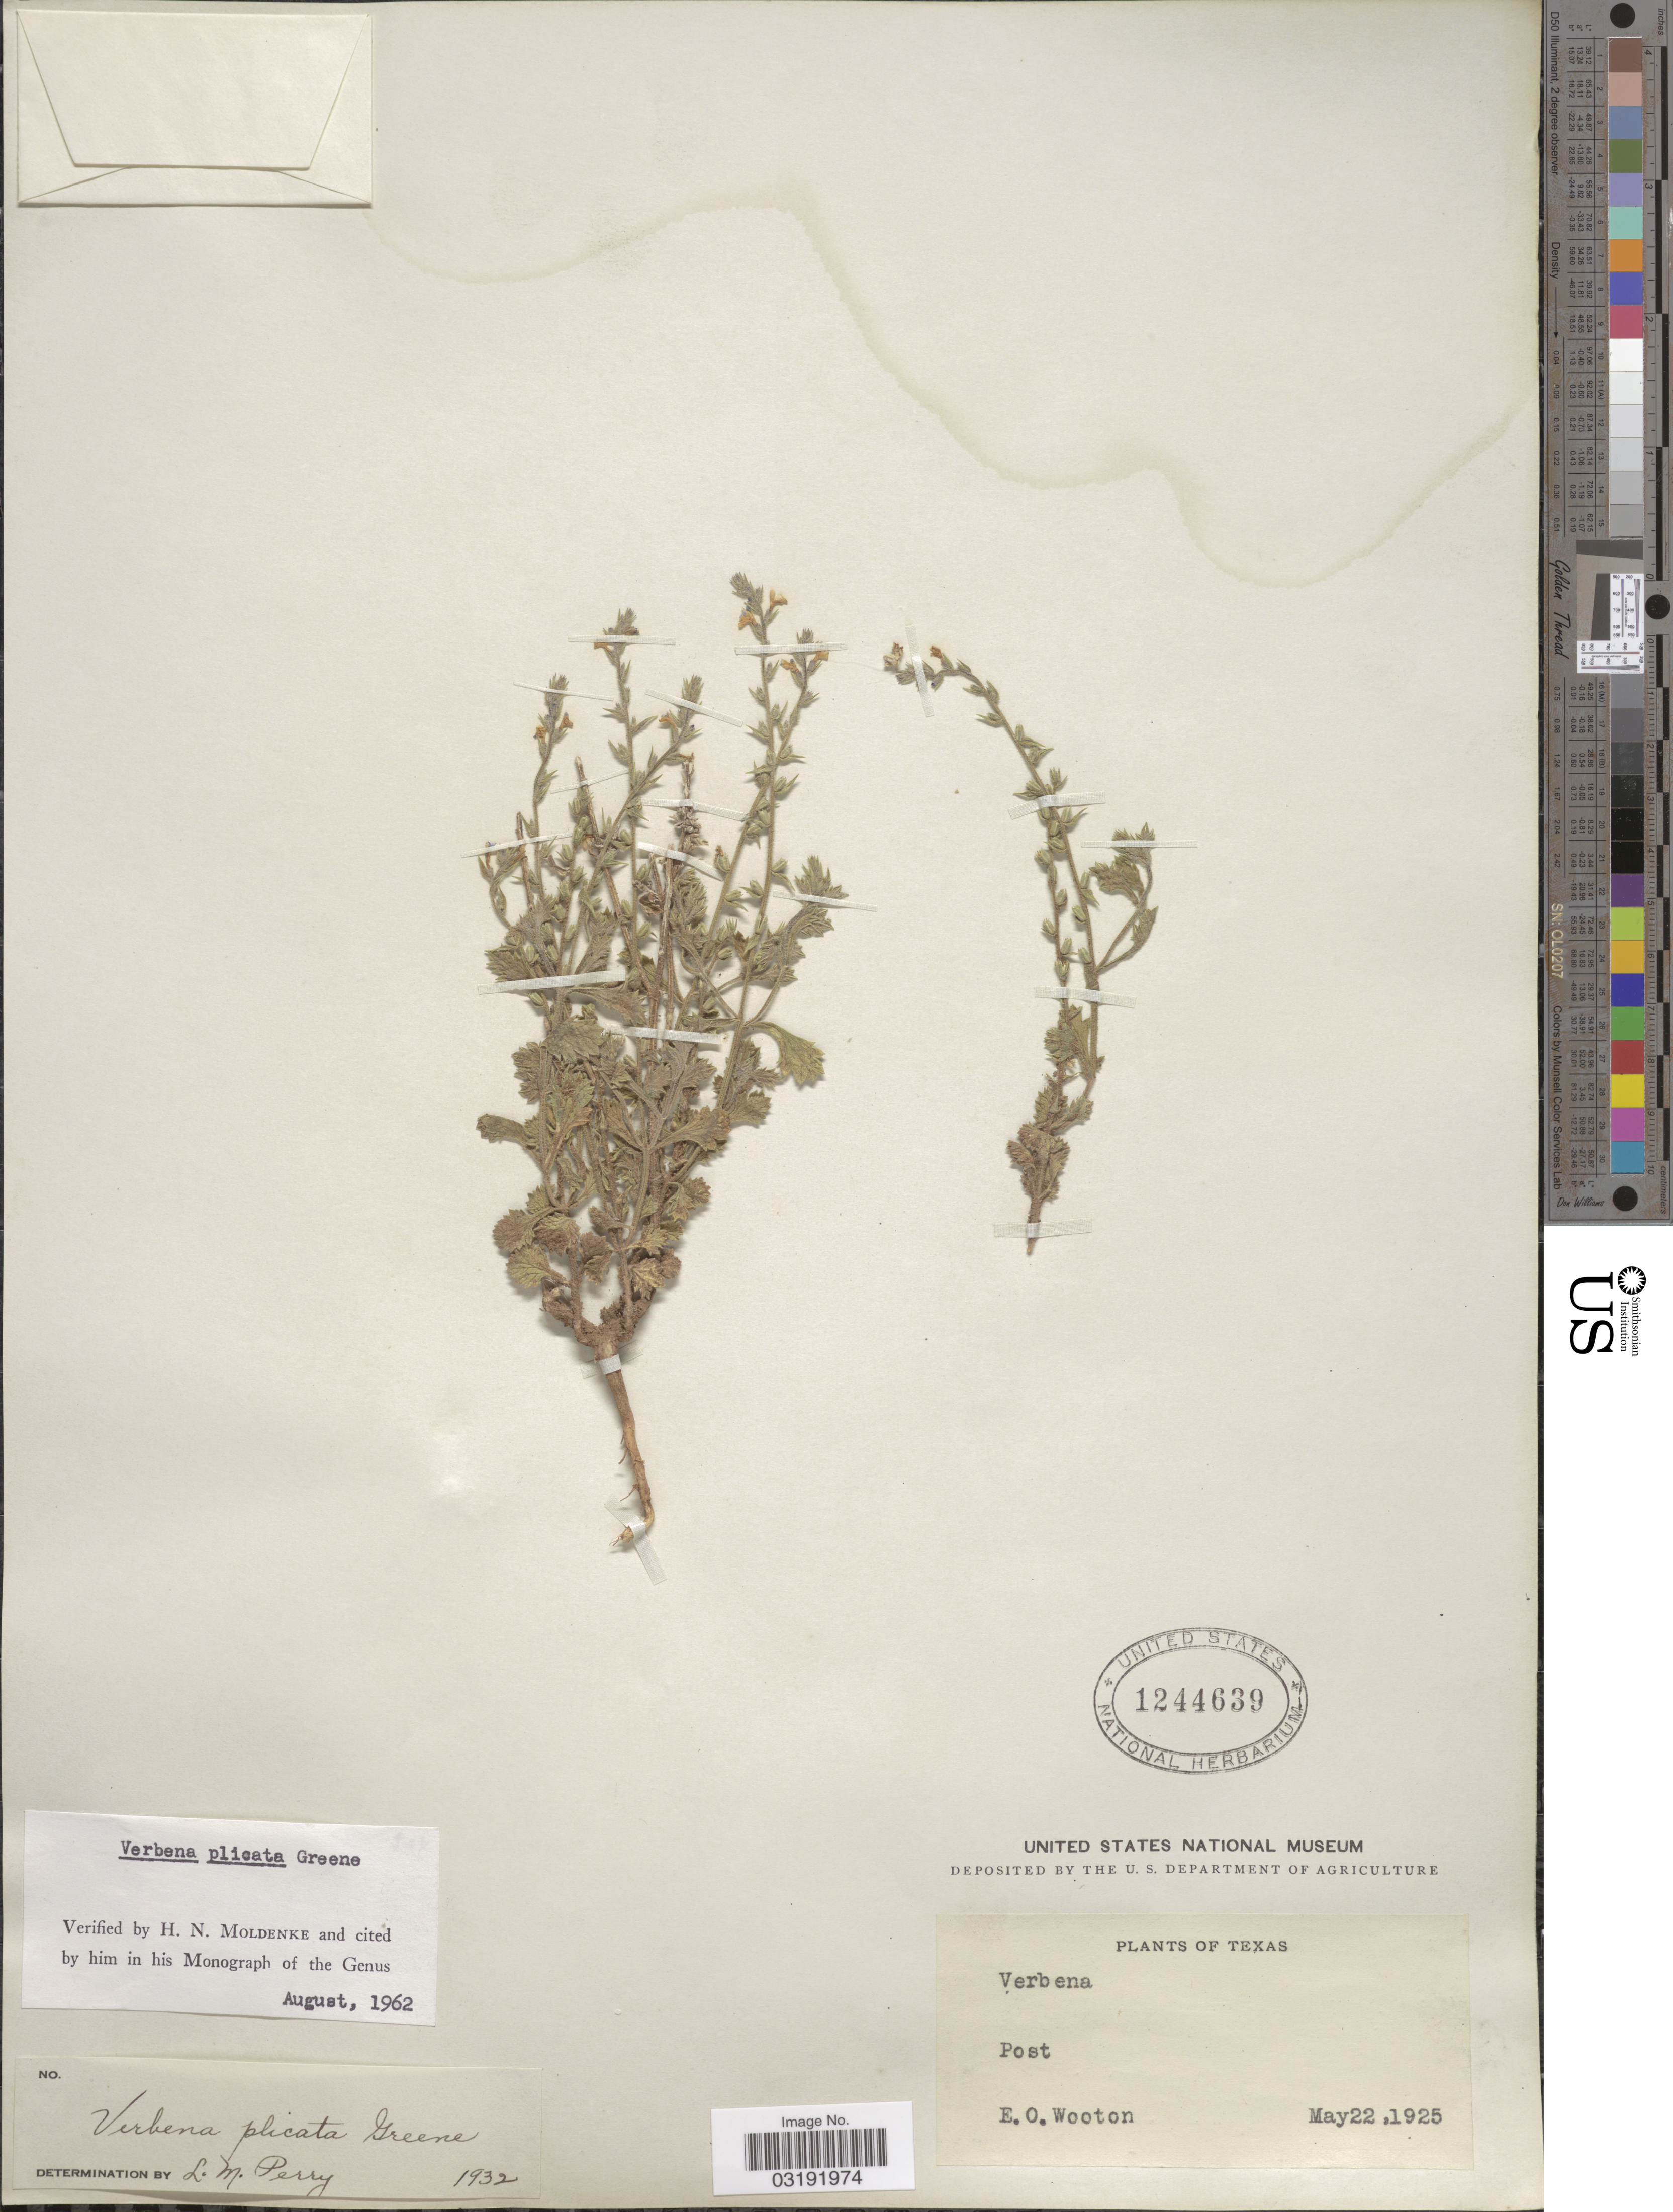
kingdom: Plantae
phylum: Tracheophyta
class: Magnoliopsida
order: Lamiales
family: Verbenaceae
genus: Verbena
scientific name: Verbena plicata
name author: Greene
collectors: E. O. Wooton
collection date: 1925-05-22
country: United States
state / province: Texas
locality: Post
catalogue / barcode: US 1244639